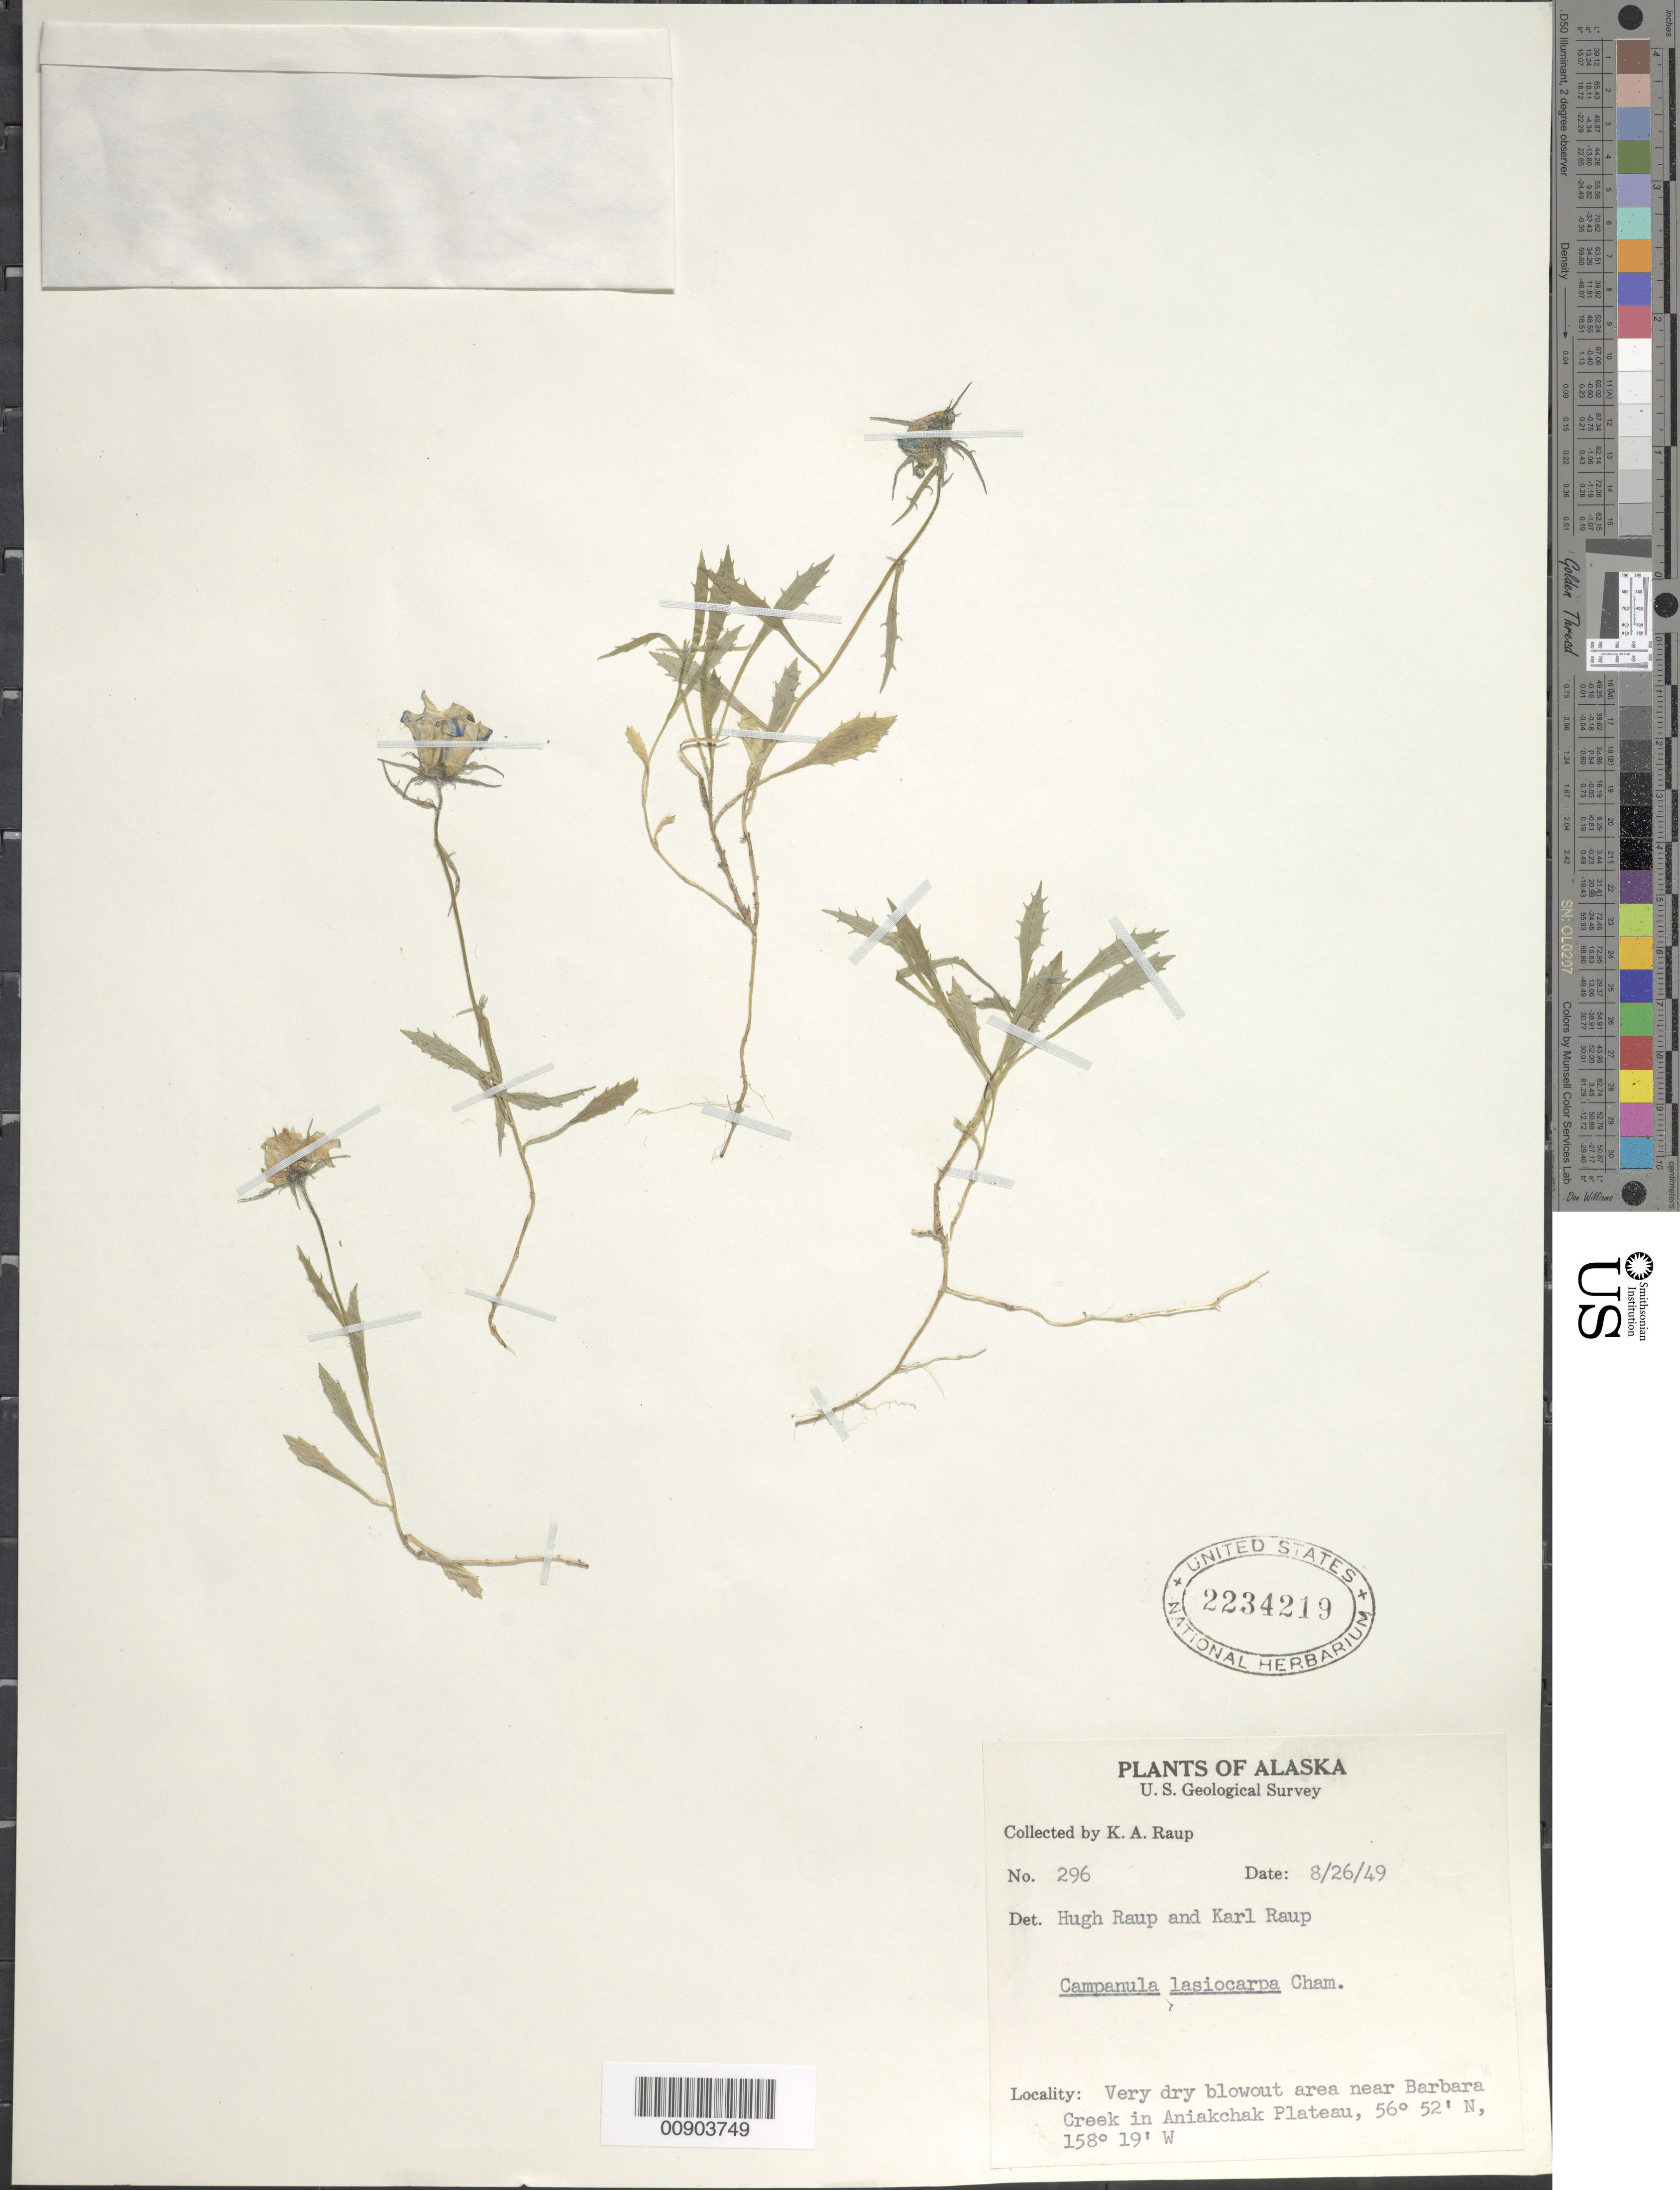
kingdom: Plantae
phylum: Tracheophyta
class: Magnoliopsida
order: Asterales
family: Campanulaceae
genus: Campanula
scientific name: Campanula lasiocarpa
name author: Cham.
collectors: H. Raup & K. Raup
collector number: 296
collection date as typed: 8/26/49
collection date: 1949-08-26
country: United States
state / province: Alaska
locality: Near Barbara Creek in Aniakchak Plateau.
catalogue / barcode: US 2234219